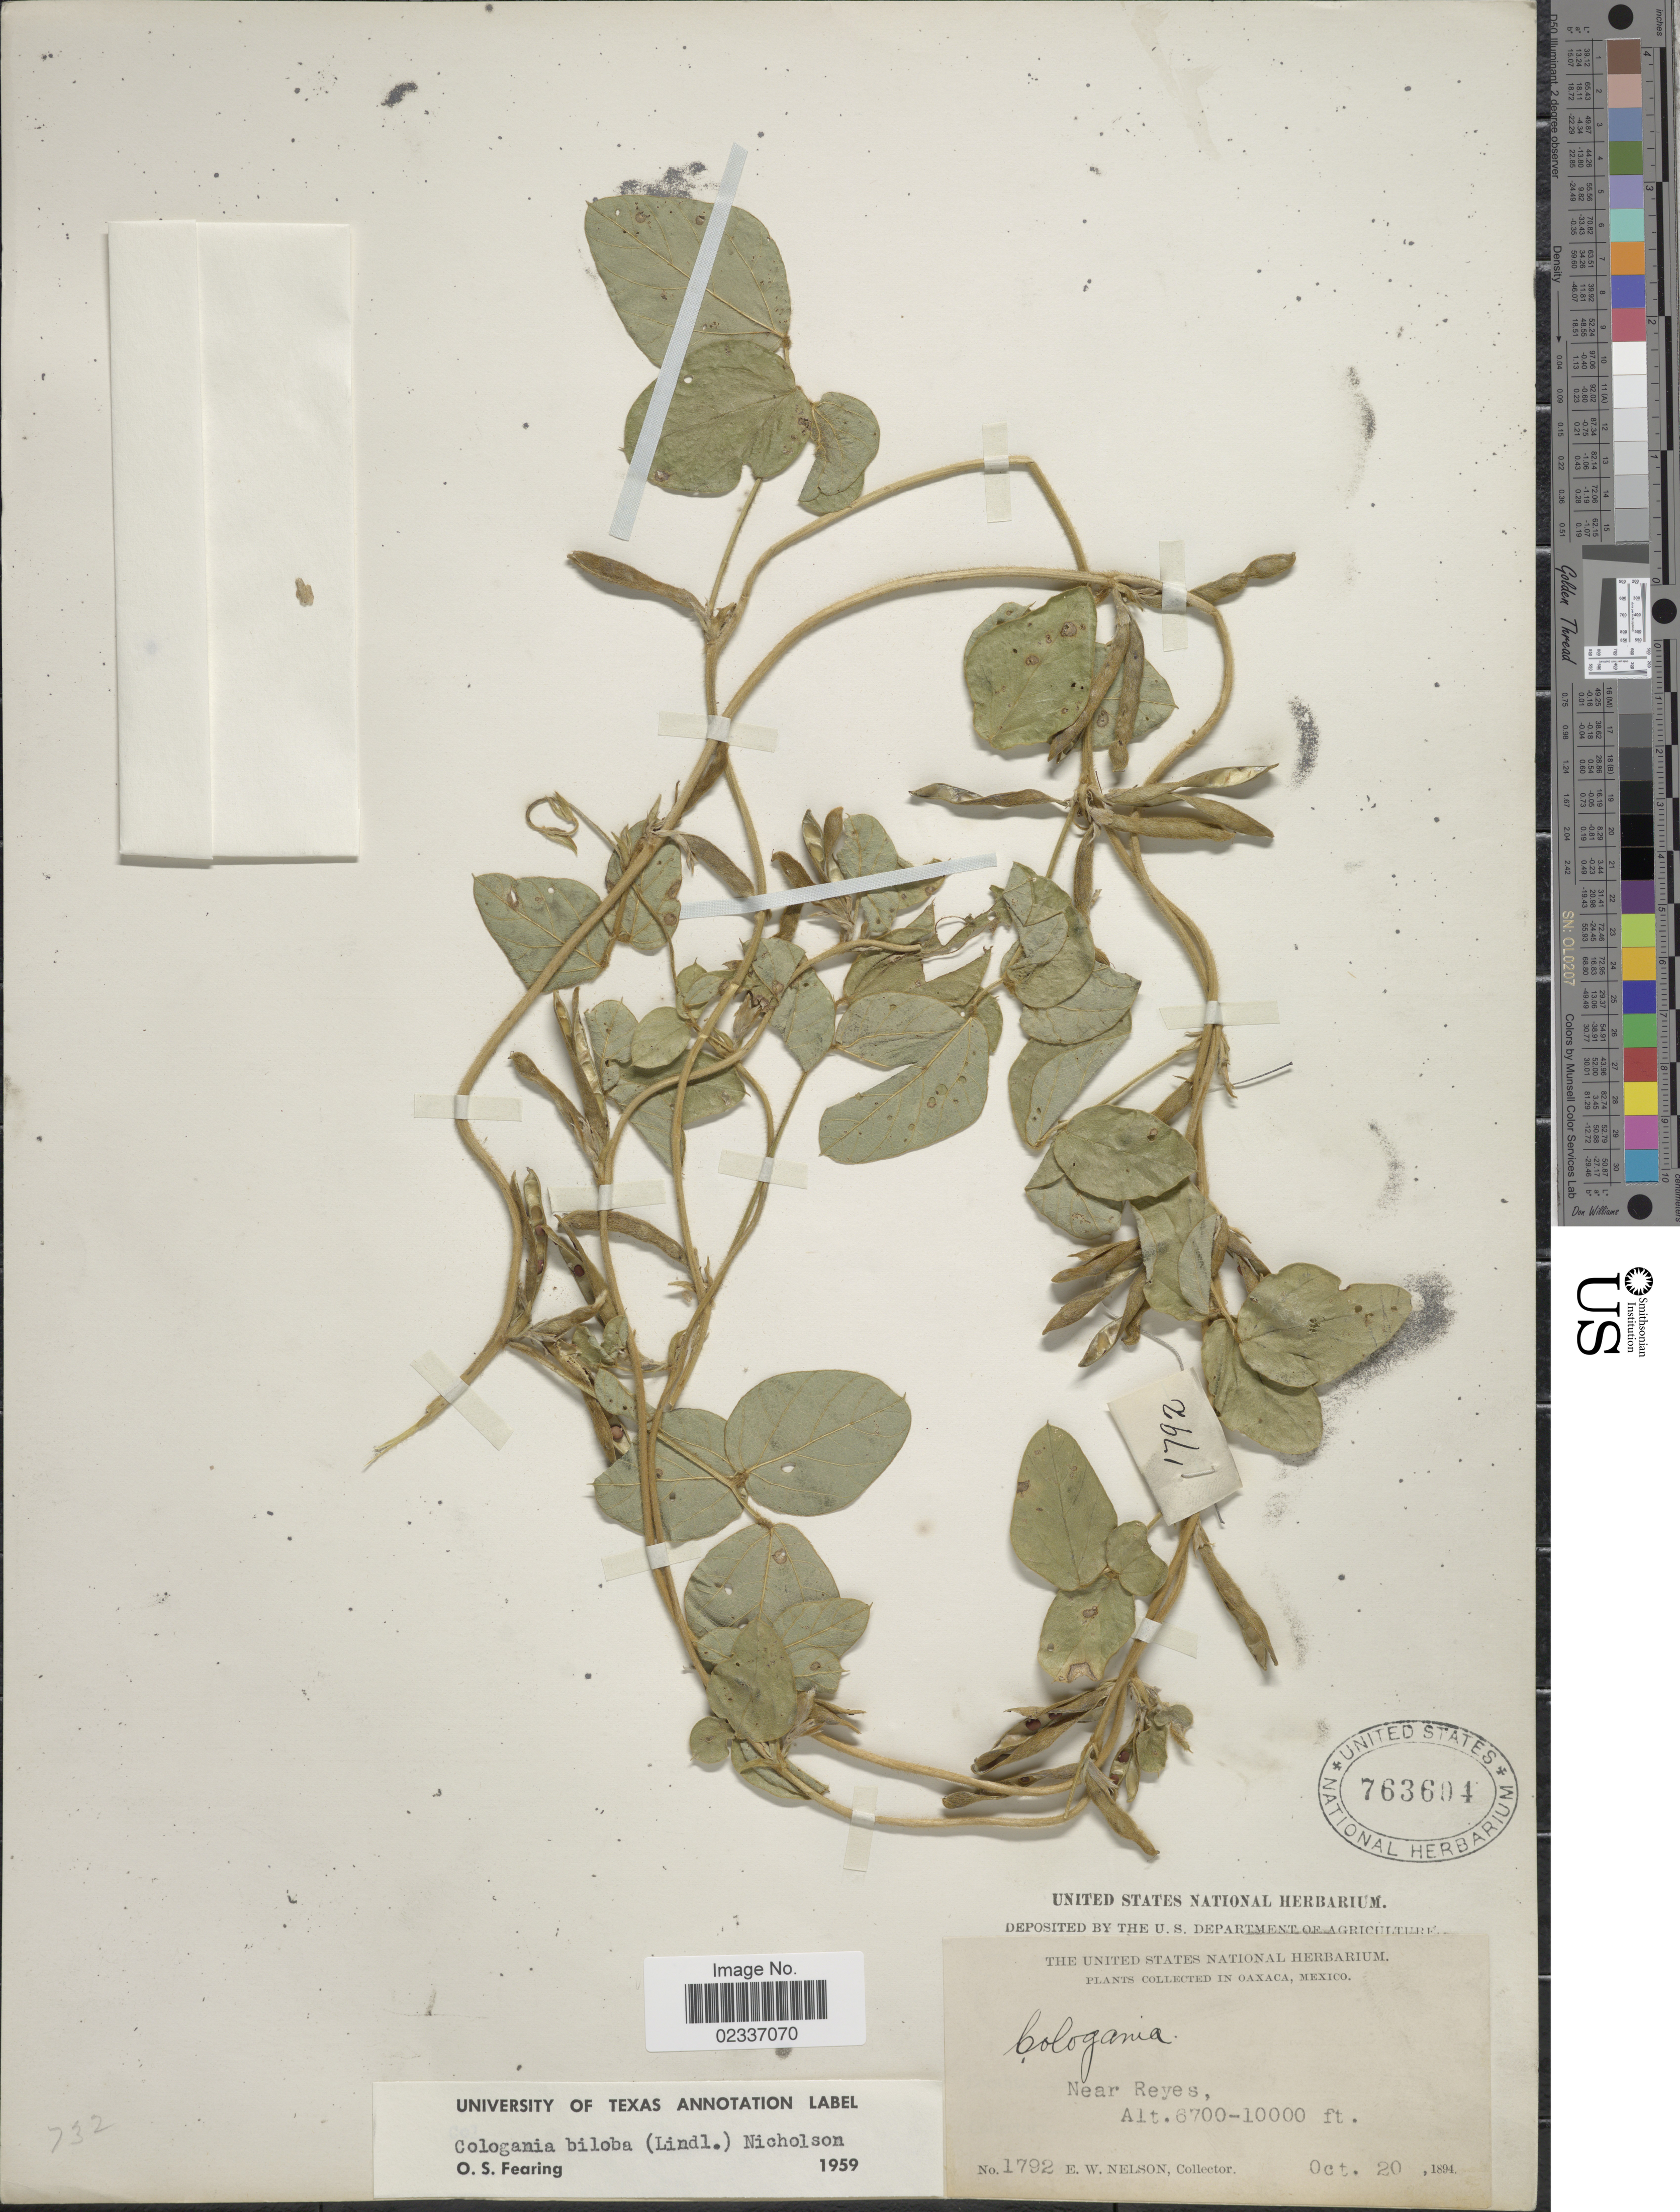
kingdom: Plantae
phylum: Tracheophyta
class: Magnoliopsida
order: Fabales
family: Fabaceae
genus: Cologania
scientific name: Cologania broussonetii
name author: (Balb.) DC.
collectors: E. W. Nelson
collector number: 1792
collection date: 1894-10-20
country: Mexico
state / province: Oaxaca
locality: Near Reyes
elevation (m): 2042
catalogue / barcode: US 763604